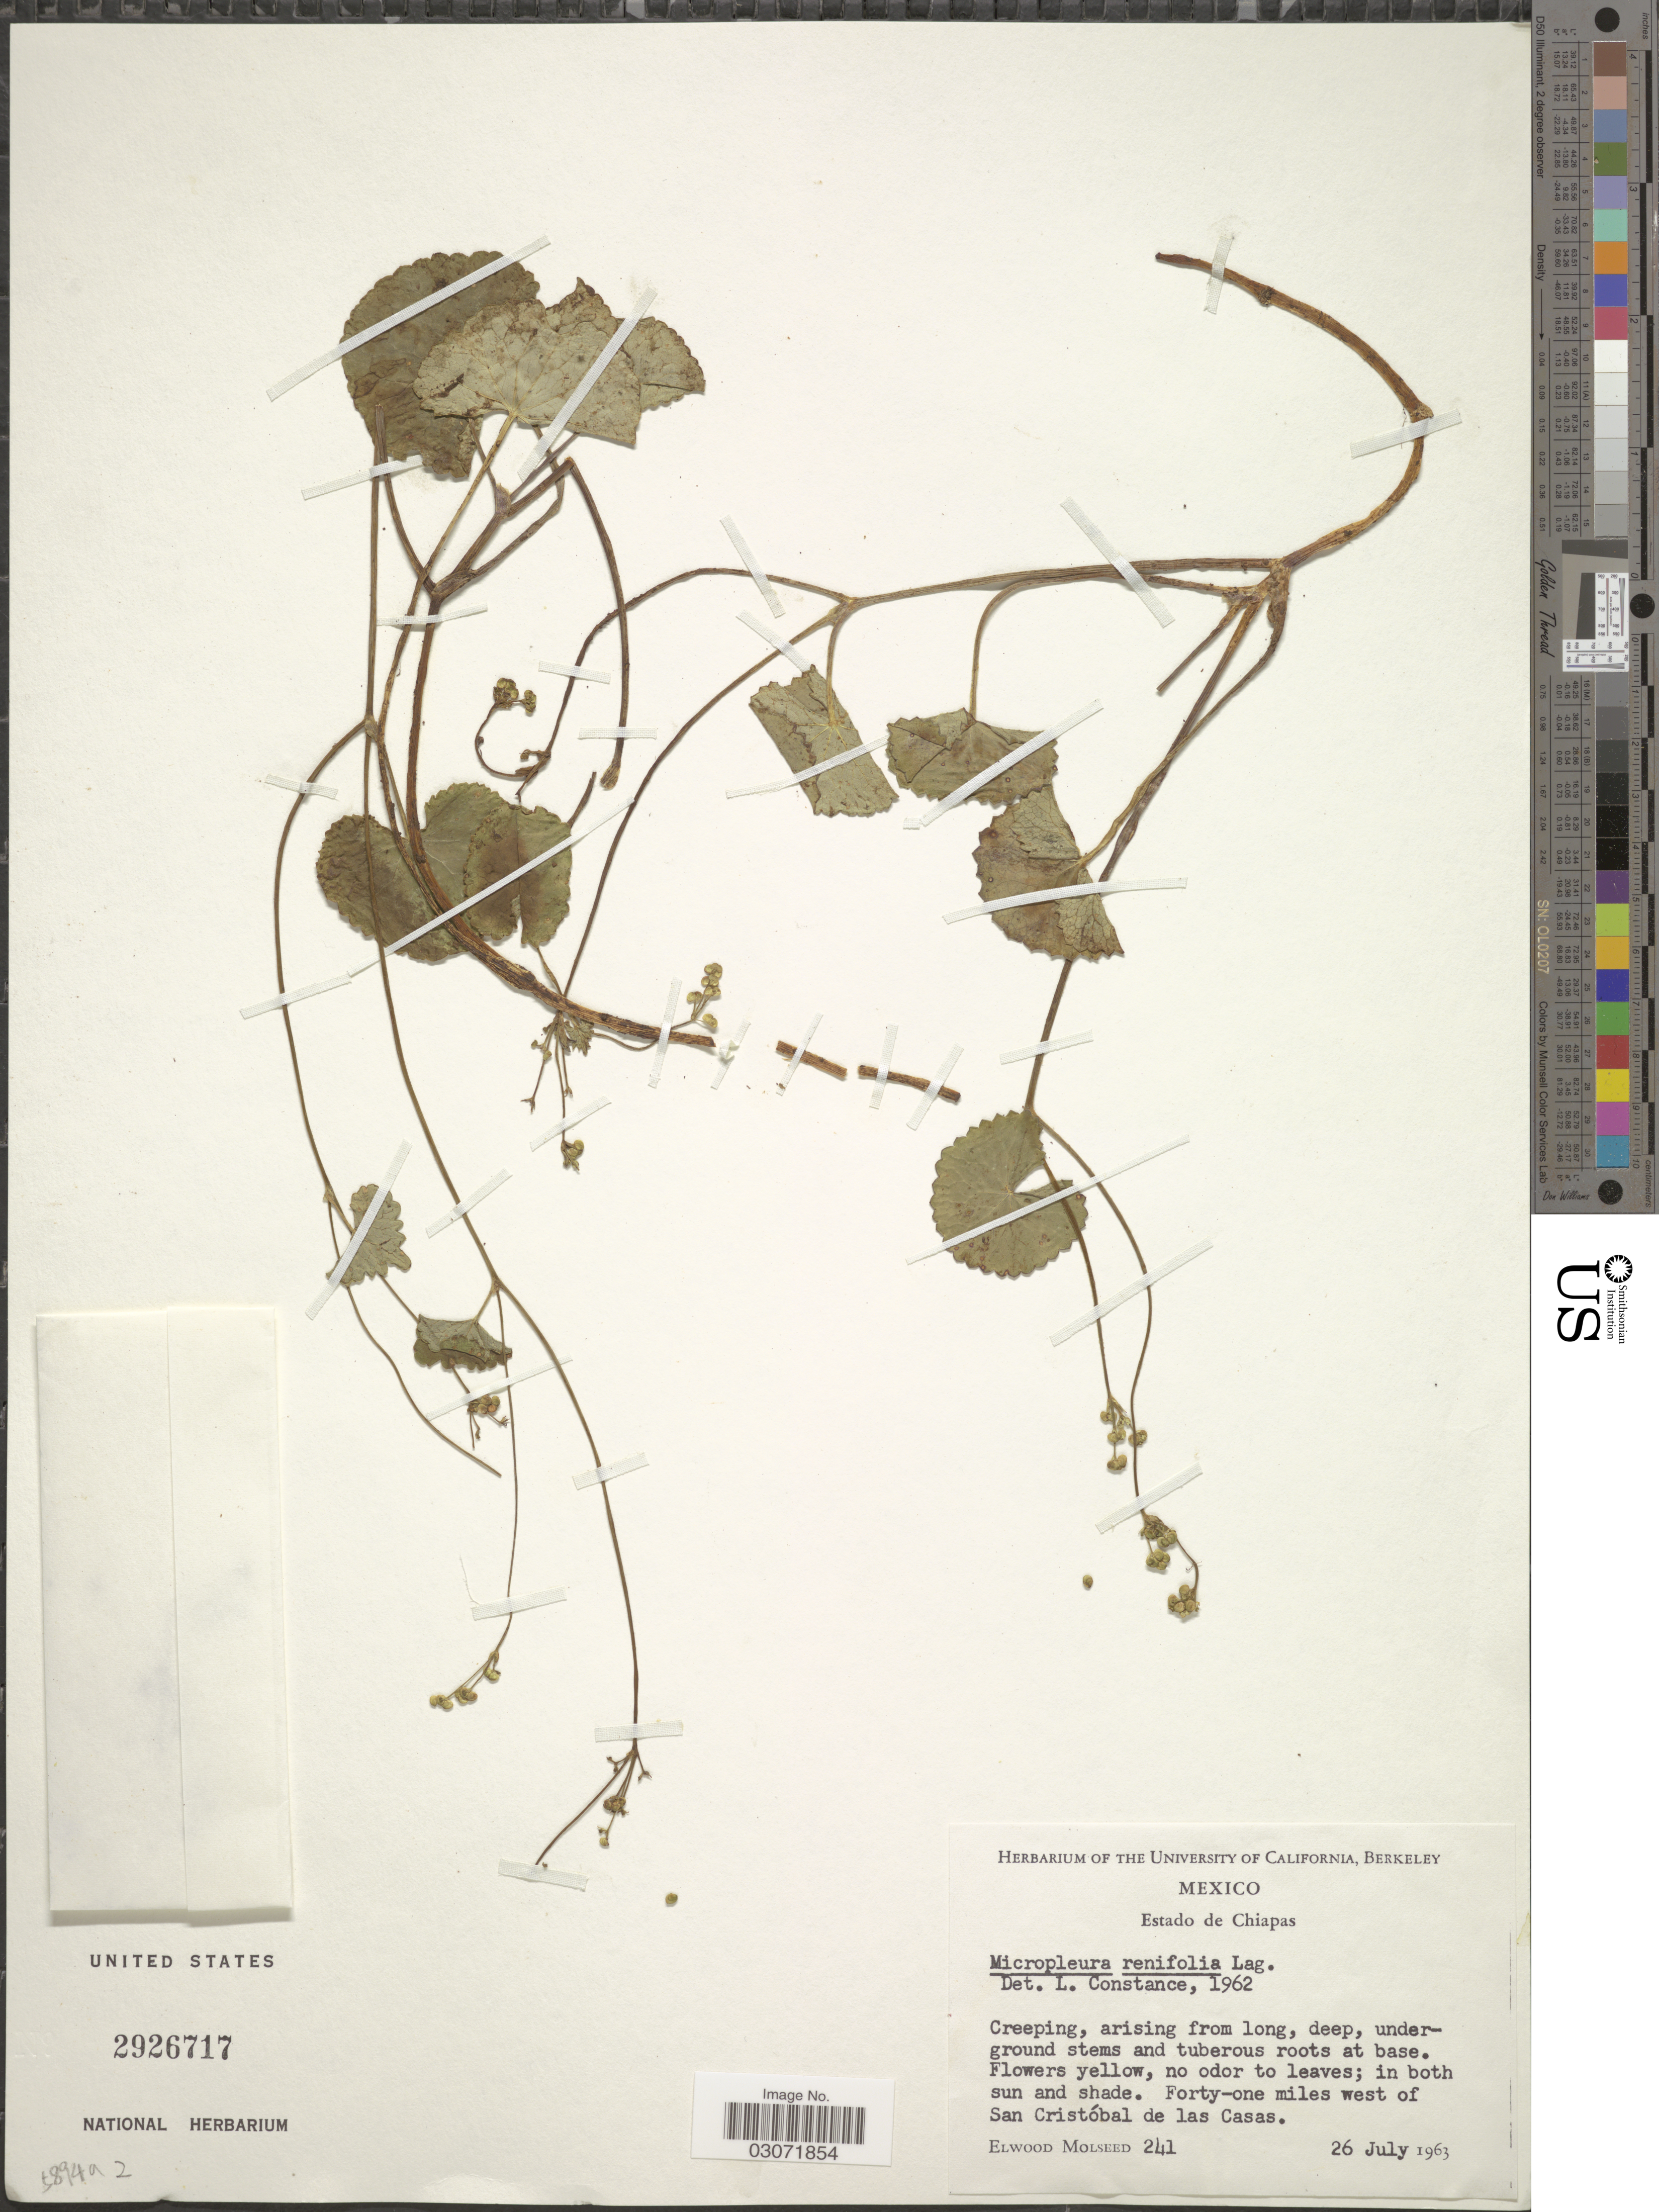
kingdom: Plantae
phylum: Tracheophyta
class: Magnoliopsida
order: Apiales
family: Apiaceae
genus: Micropleura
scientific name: Micropleura renifolia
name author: Lag.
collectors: E. Molseed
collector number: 241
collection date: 1963-07-26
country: Mexico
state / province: Chiapas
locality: Forty-one miles west of San Cristóbal de las Casas.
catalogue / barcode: US 2926717